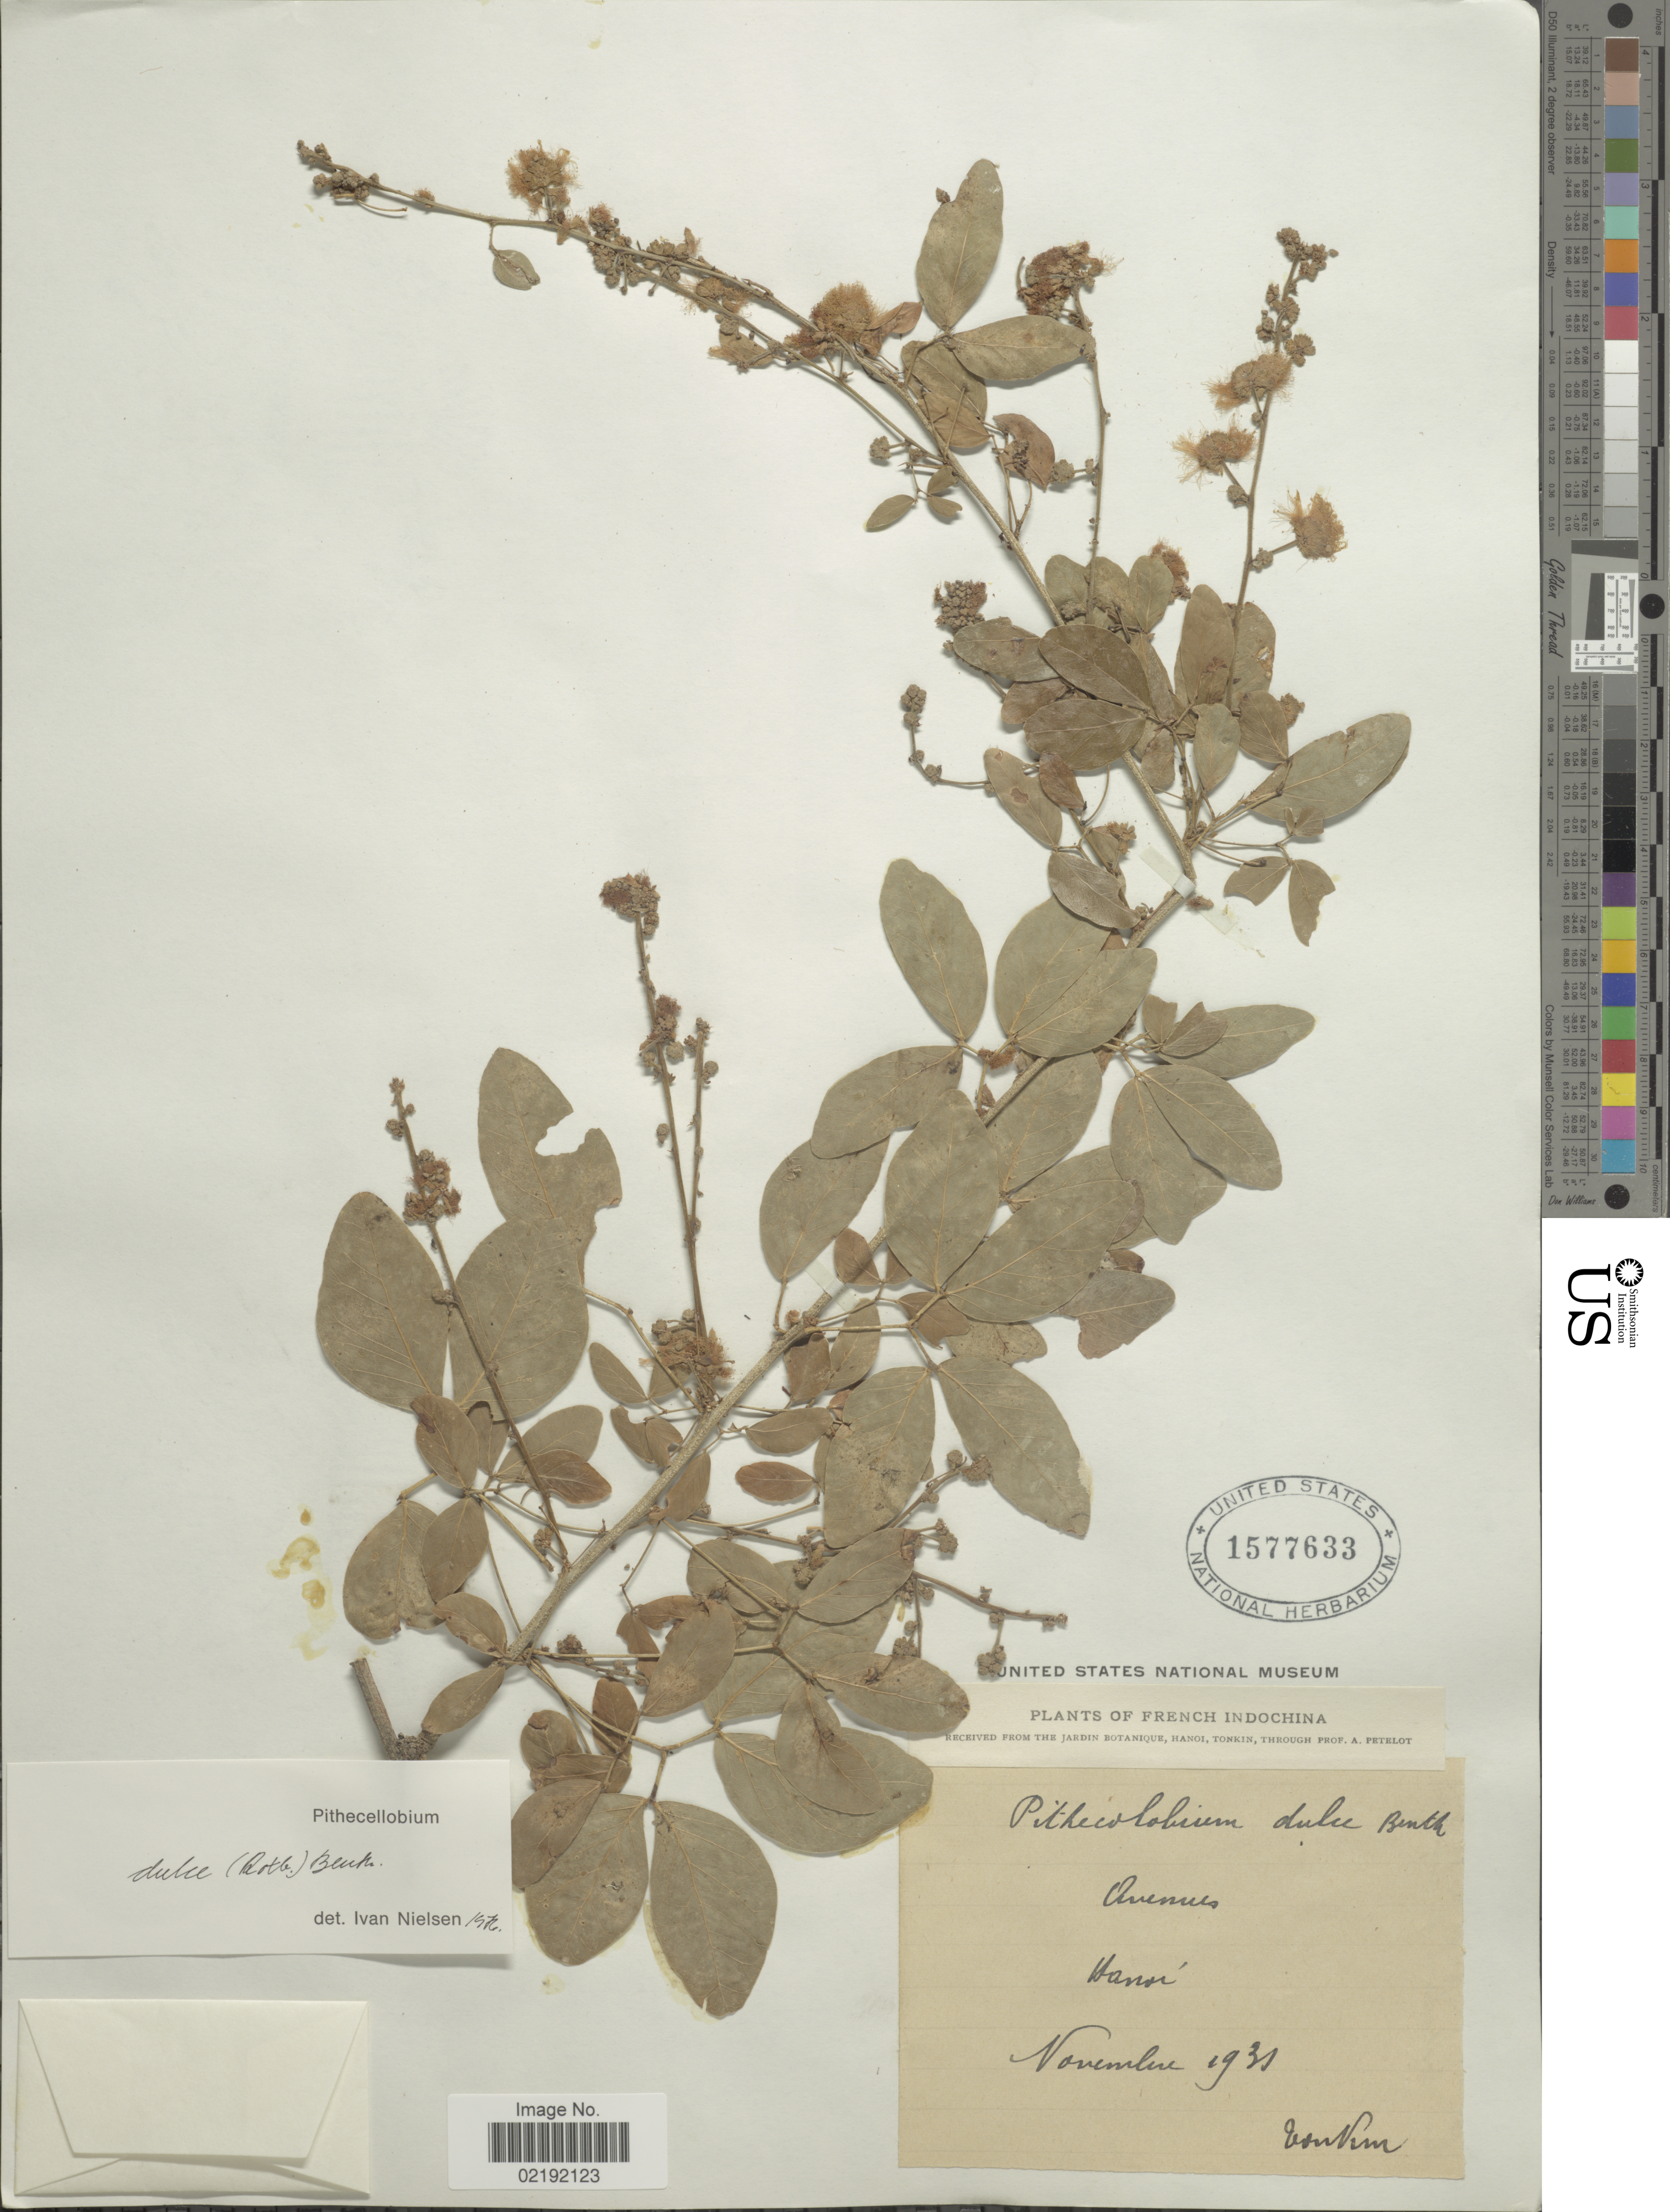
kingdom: Plantae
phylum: Tracheophyta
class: Magnoliopsida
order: Fabales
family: Fabaceae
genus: Pithecellobium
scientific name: Pithecellobium dulce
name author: (Roxb.) Benth.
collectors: A. Petelot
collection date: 1931-11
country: Vietnam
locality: Tonkin. Hanoí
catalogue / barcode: US 1577633